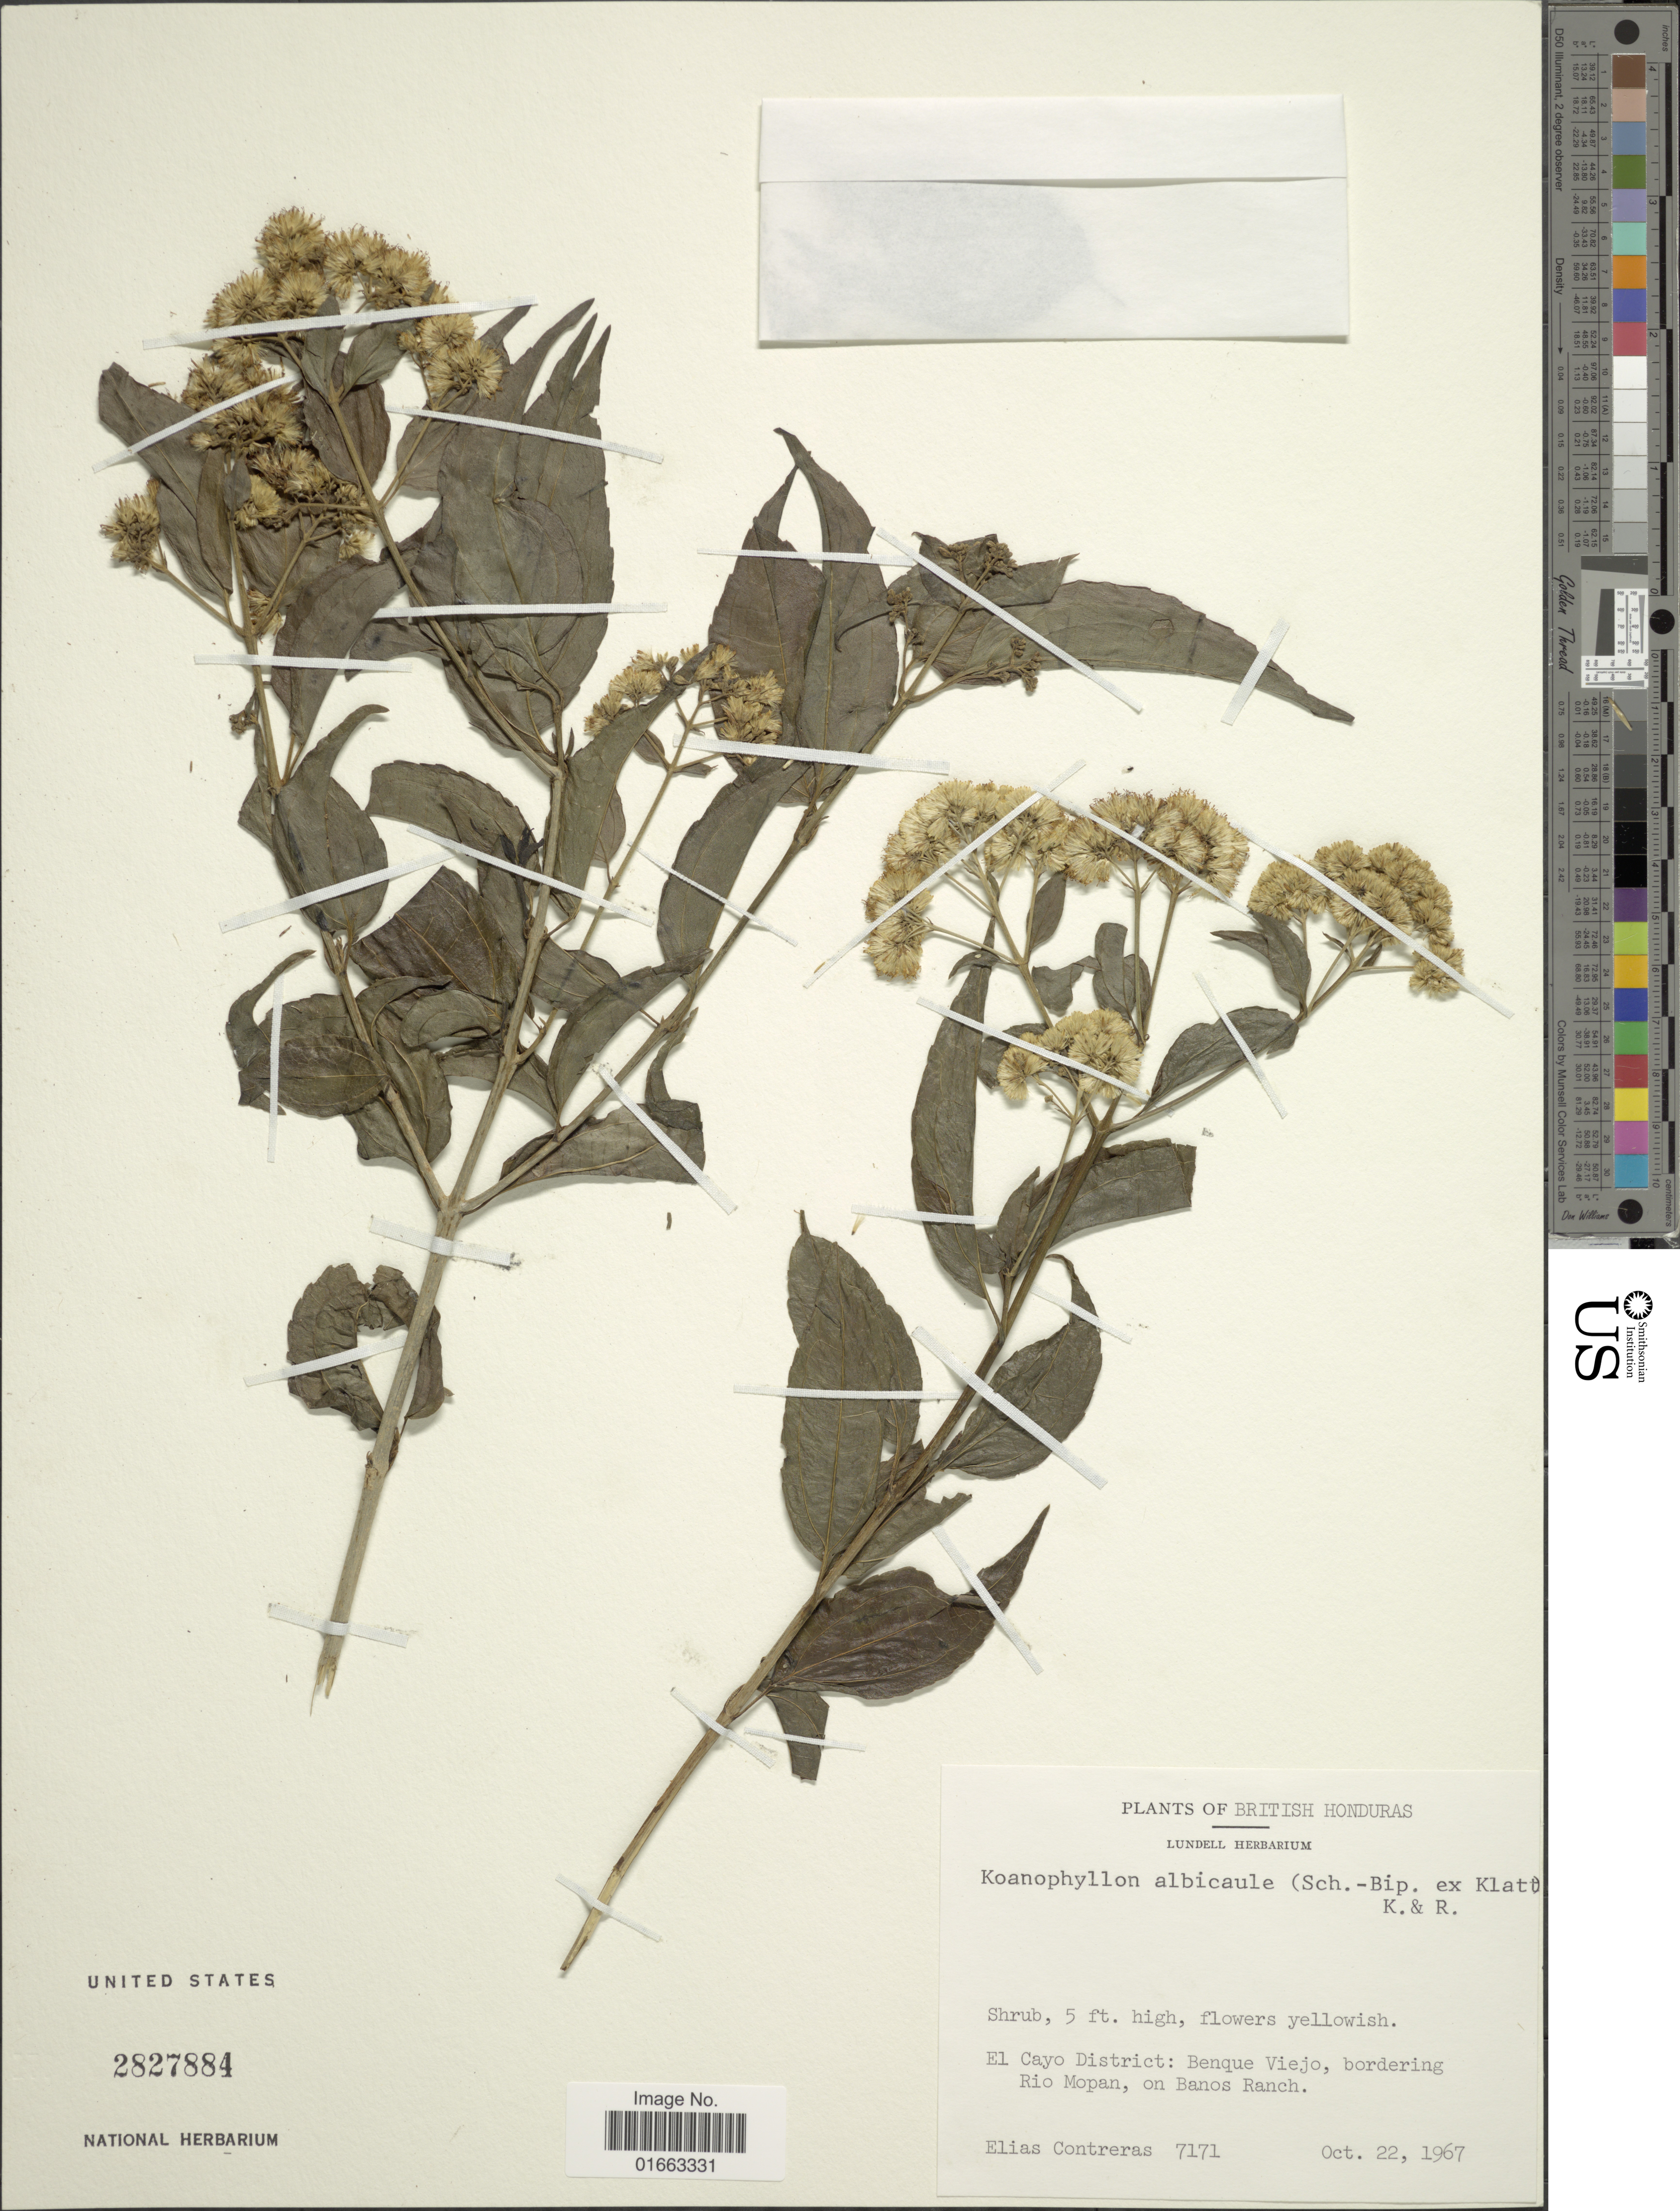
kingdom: Plantae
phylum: Tracheophyta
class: Magnoliopsida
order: Asterales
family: Asteraceae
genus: Koanophyllon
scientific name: Koanophyllon albicaule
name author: (Sch. Bip. ex Klatt) R.M. King & H. Rob.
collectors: E. Contreras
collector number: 7171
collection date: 1967-10-22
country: Belize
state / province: Cayo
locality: British Honduras, El Cayo District: Benque Viejo, bordering Rio Mopan, on Banos Ranch.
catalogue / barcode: US 2827884